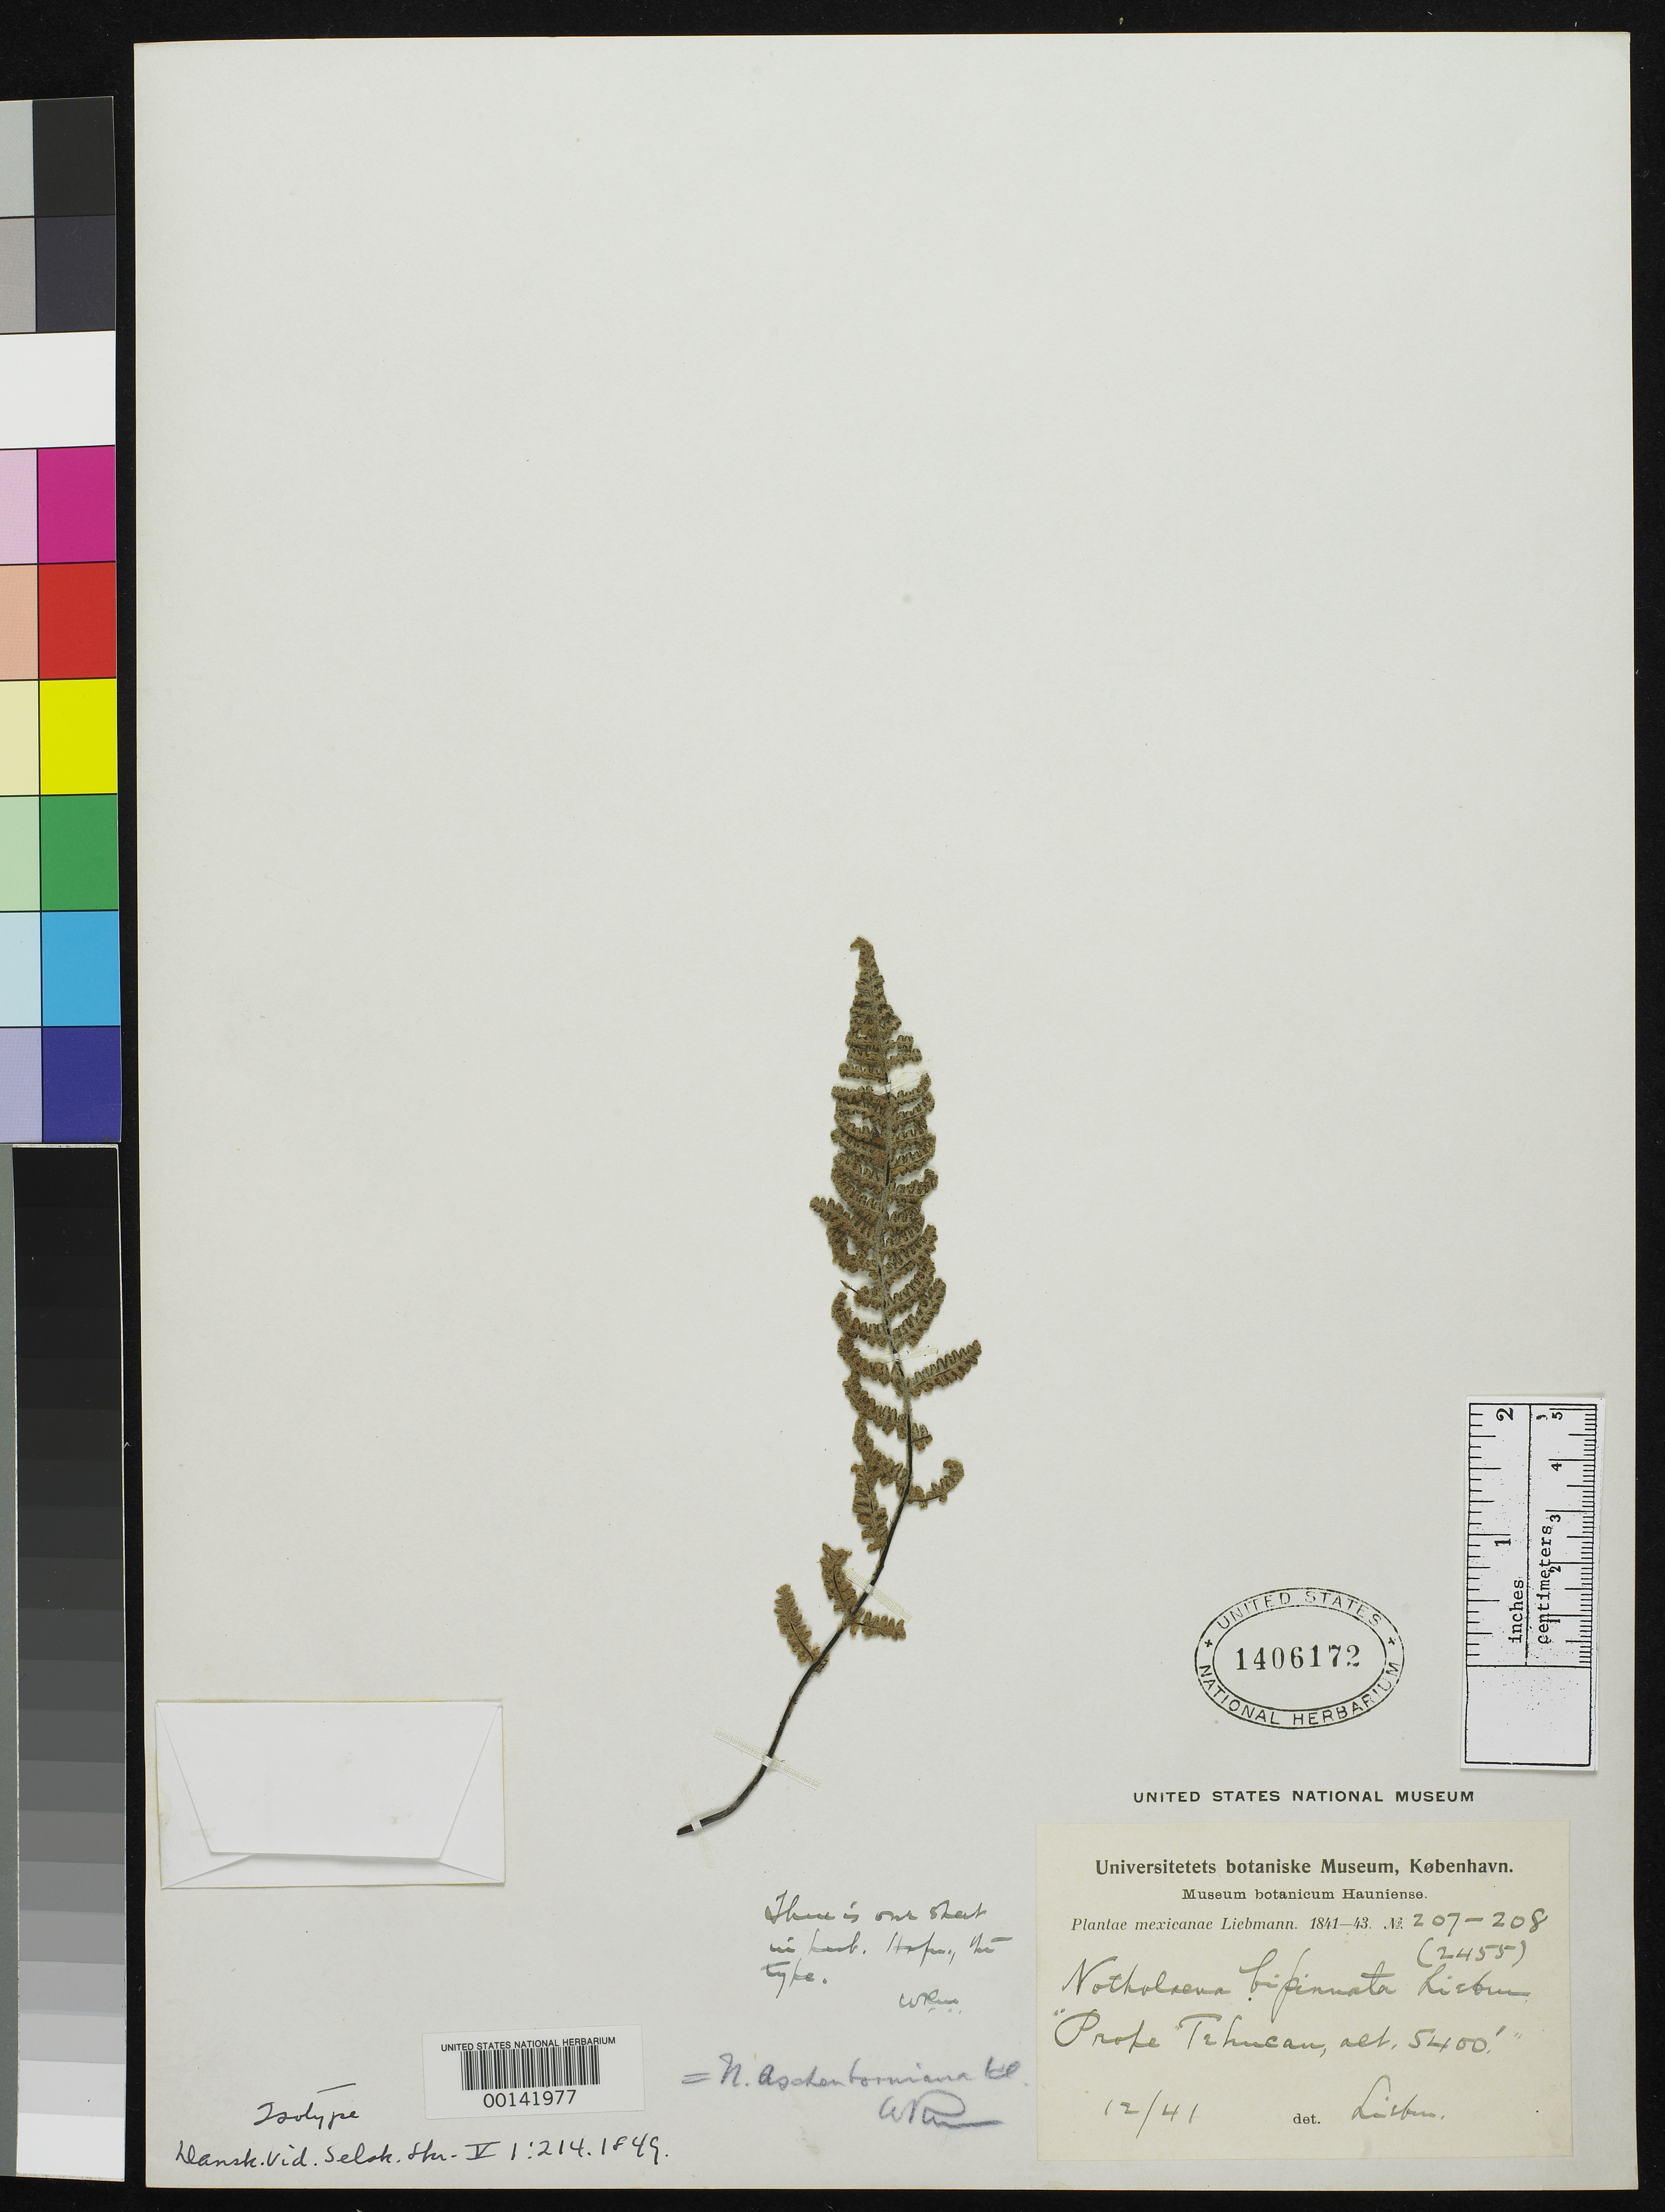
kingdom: Plantae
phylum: Tracheophyta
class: Polypodiopsida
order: Polypodiales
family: Pteridaceae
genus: Notholaena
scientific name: Notholaena bipinnata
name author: Liebm.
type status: Type Collection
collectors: F. M. Liebmann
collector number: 2455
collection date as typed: Dec 1841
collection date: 1841-12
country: Mexico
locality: Prope Tehucan [Near Tehucan (Tehuacan?)].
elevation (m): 1646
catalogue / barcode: US 1406172